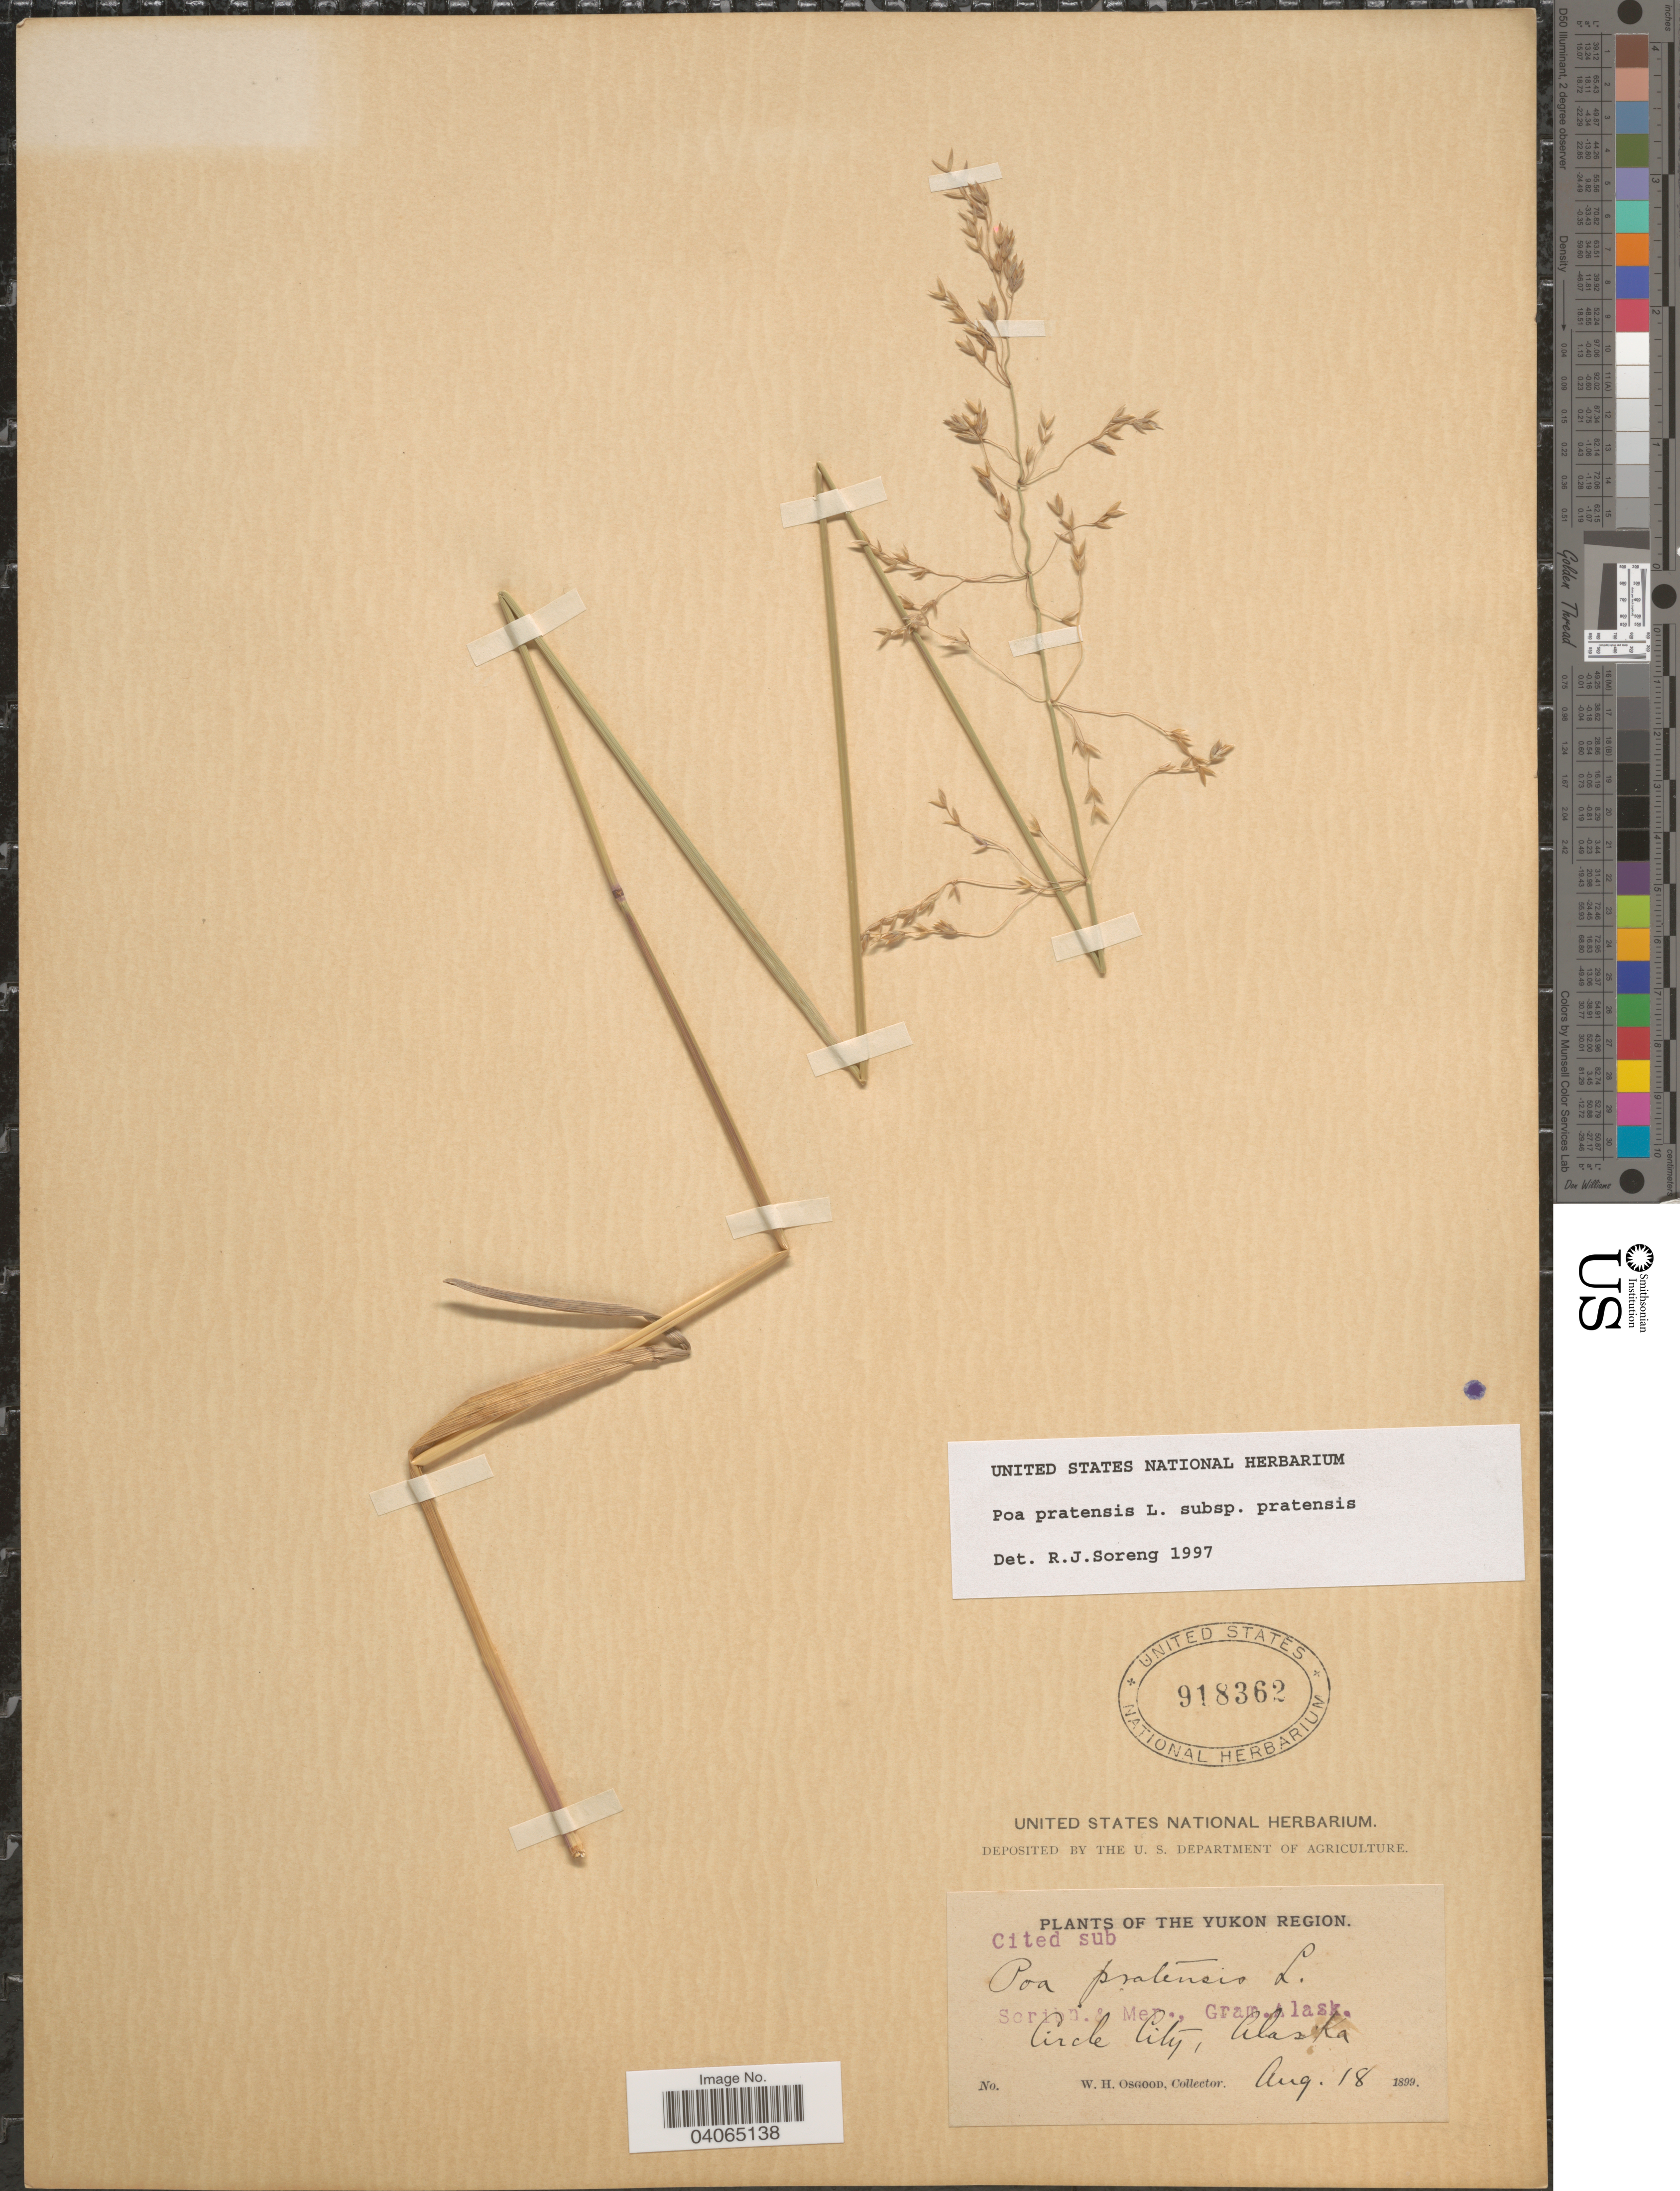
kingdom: Plantae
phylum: Tracheophyta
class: Liliopsida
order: Poales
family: Poaceae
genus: Poa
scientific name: Poa pratensis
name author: L.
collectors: W. Osgood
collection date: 1899-08-18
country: United States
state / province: Alaska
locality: The Yukon Region. Circle City.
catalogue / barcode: US 918362